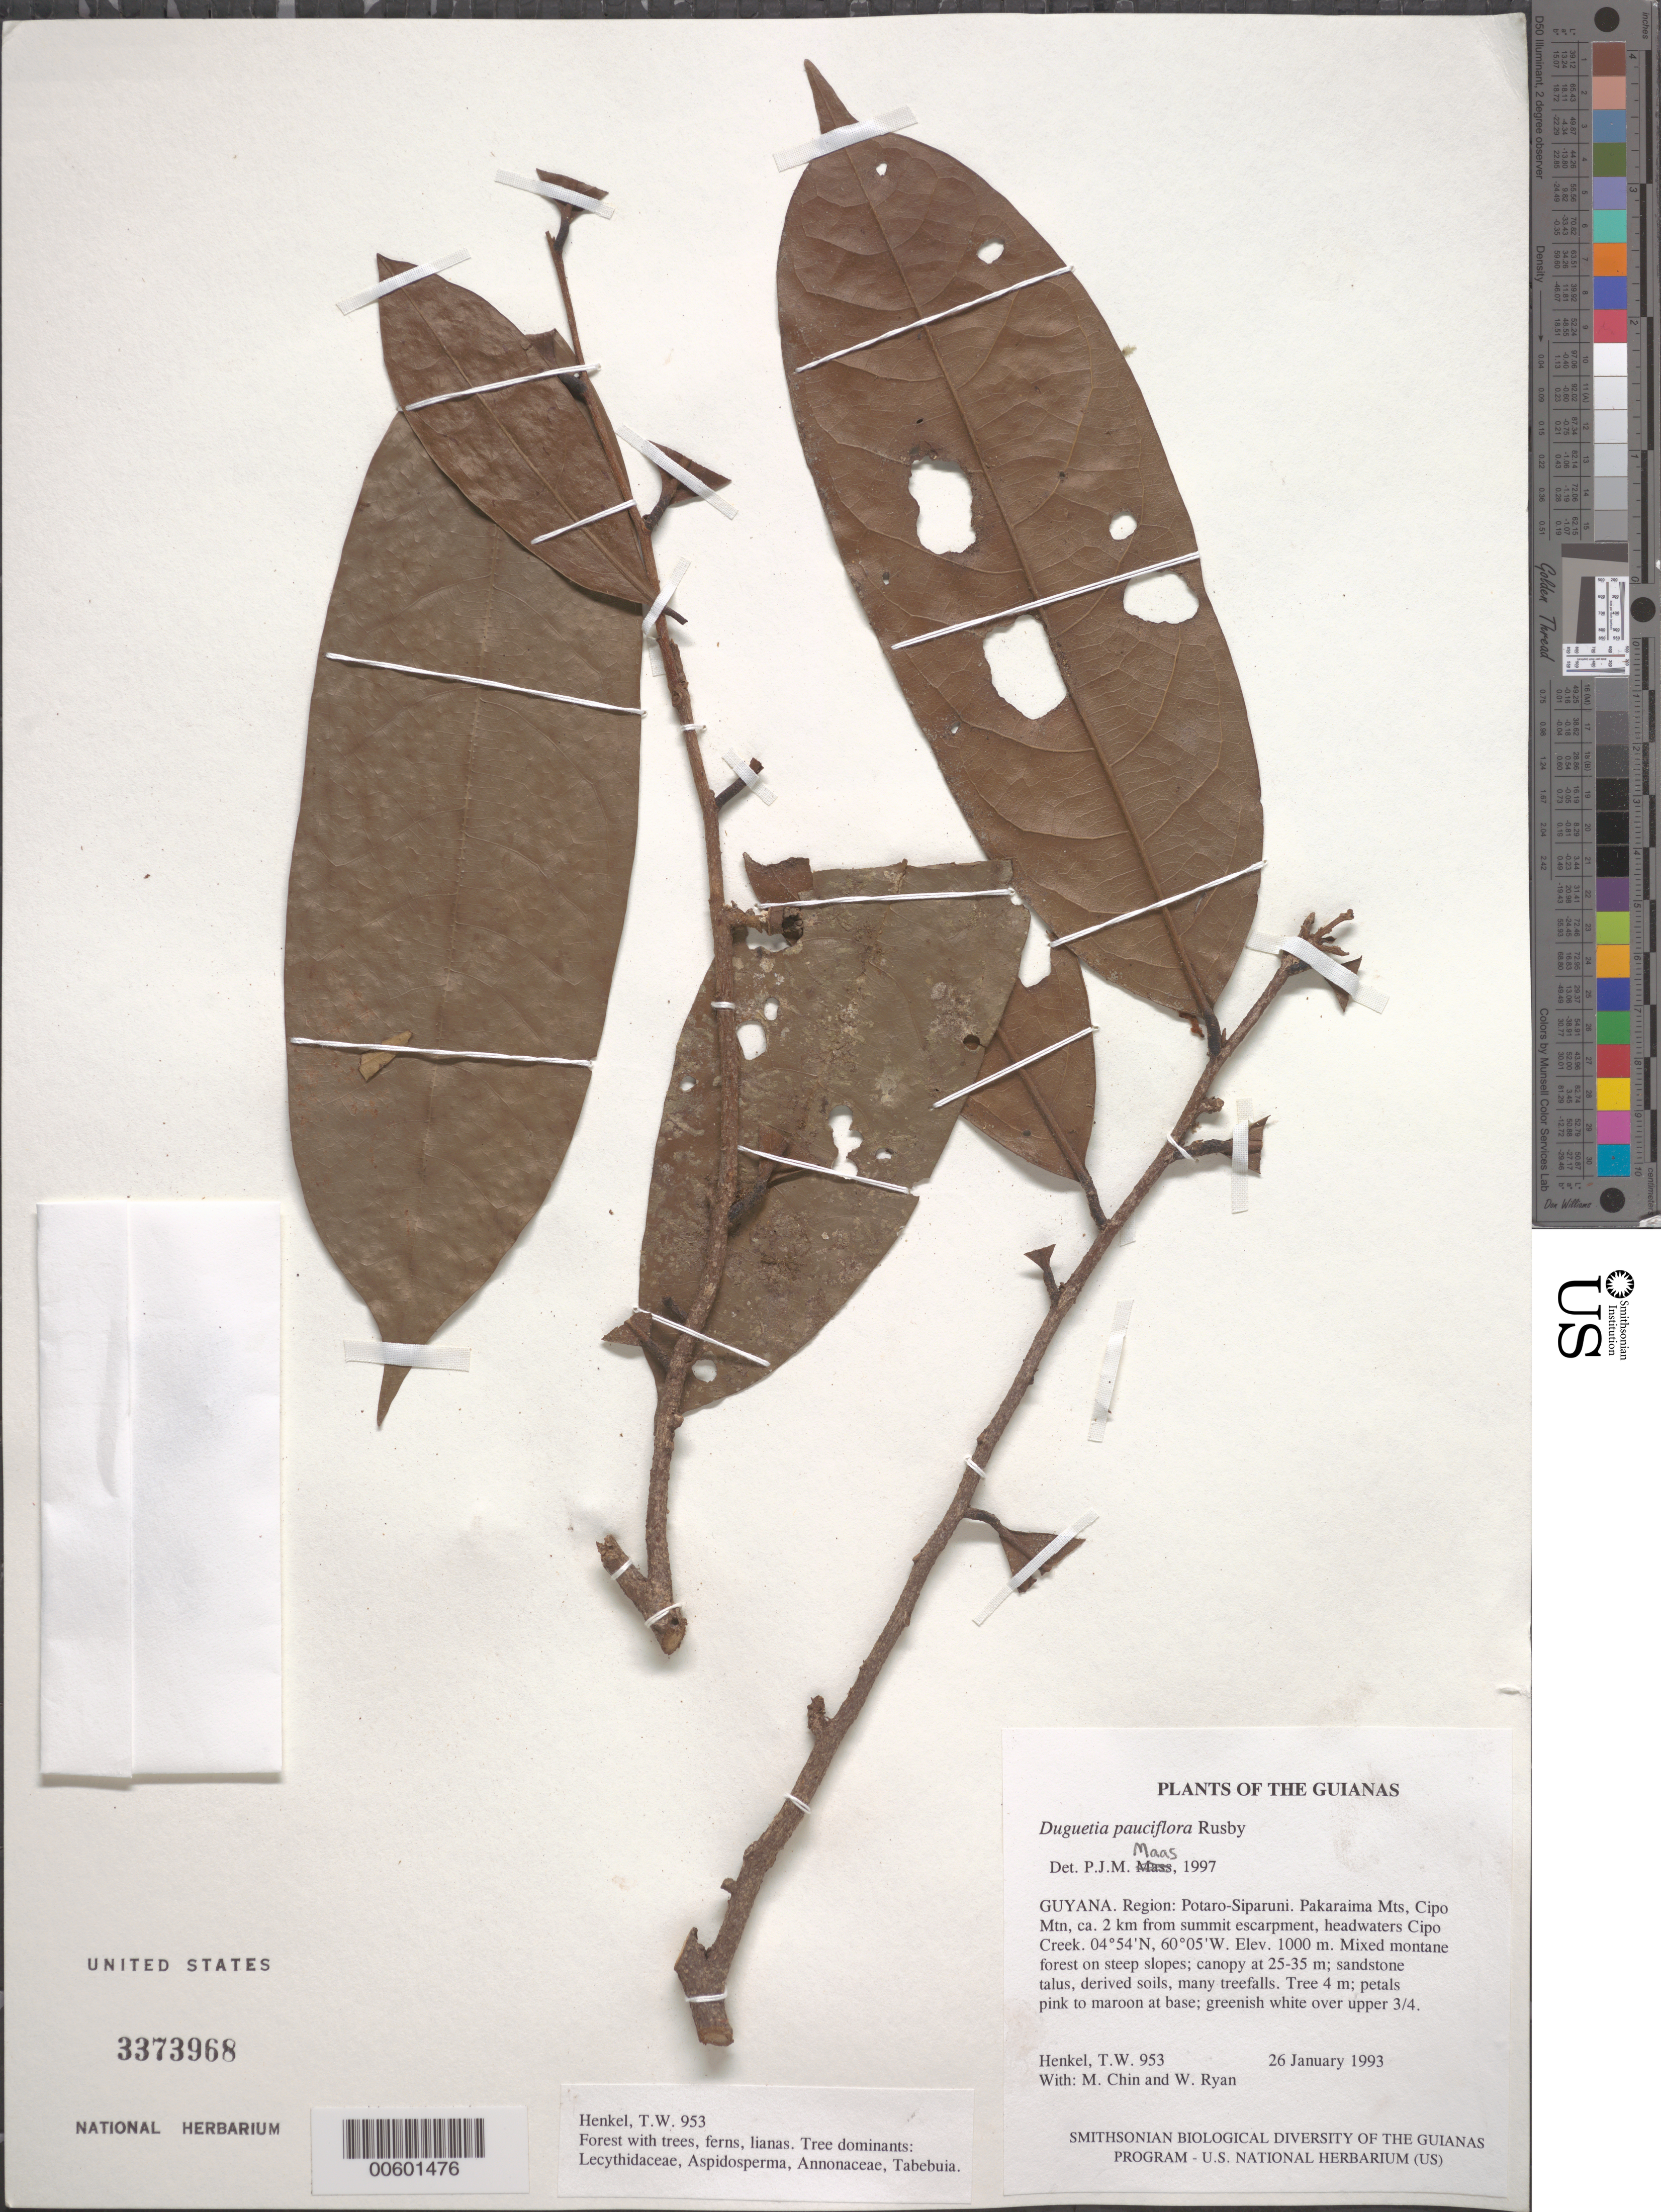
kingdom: Plantae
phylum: Tracheophyta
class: Magnoliopsida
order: Magnoliales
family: Annonaceae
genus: Duguetia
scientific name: Duguetia pauciflora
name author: Rusby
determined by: Maas, Paul J. M.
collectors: T. Henkel, M. Chin & W. Ryan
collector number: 953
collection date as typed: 26 January 1993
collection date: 1993-01-26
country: Guyana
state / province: Potaro-Siparuni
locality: Pakaraima Mts, Cipo Mtn, ca. 2 km from summit escarpment, headwaters Cipo Creek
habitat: Mixed montane forest on steep slopes; canopy at 25-35 m; sandstone talus, derived soils, many treefalls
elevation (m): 1000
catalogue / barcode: US 3373968